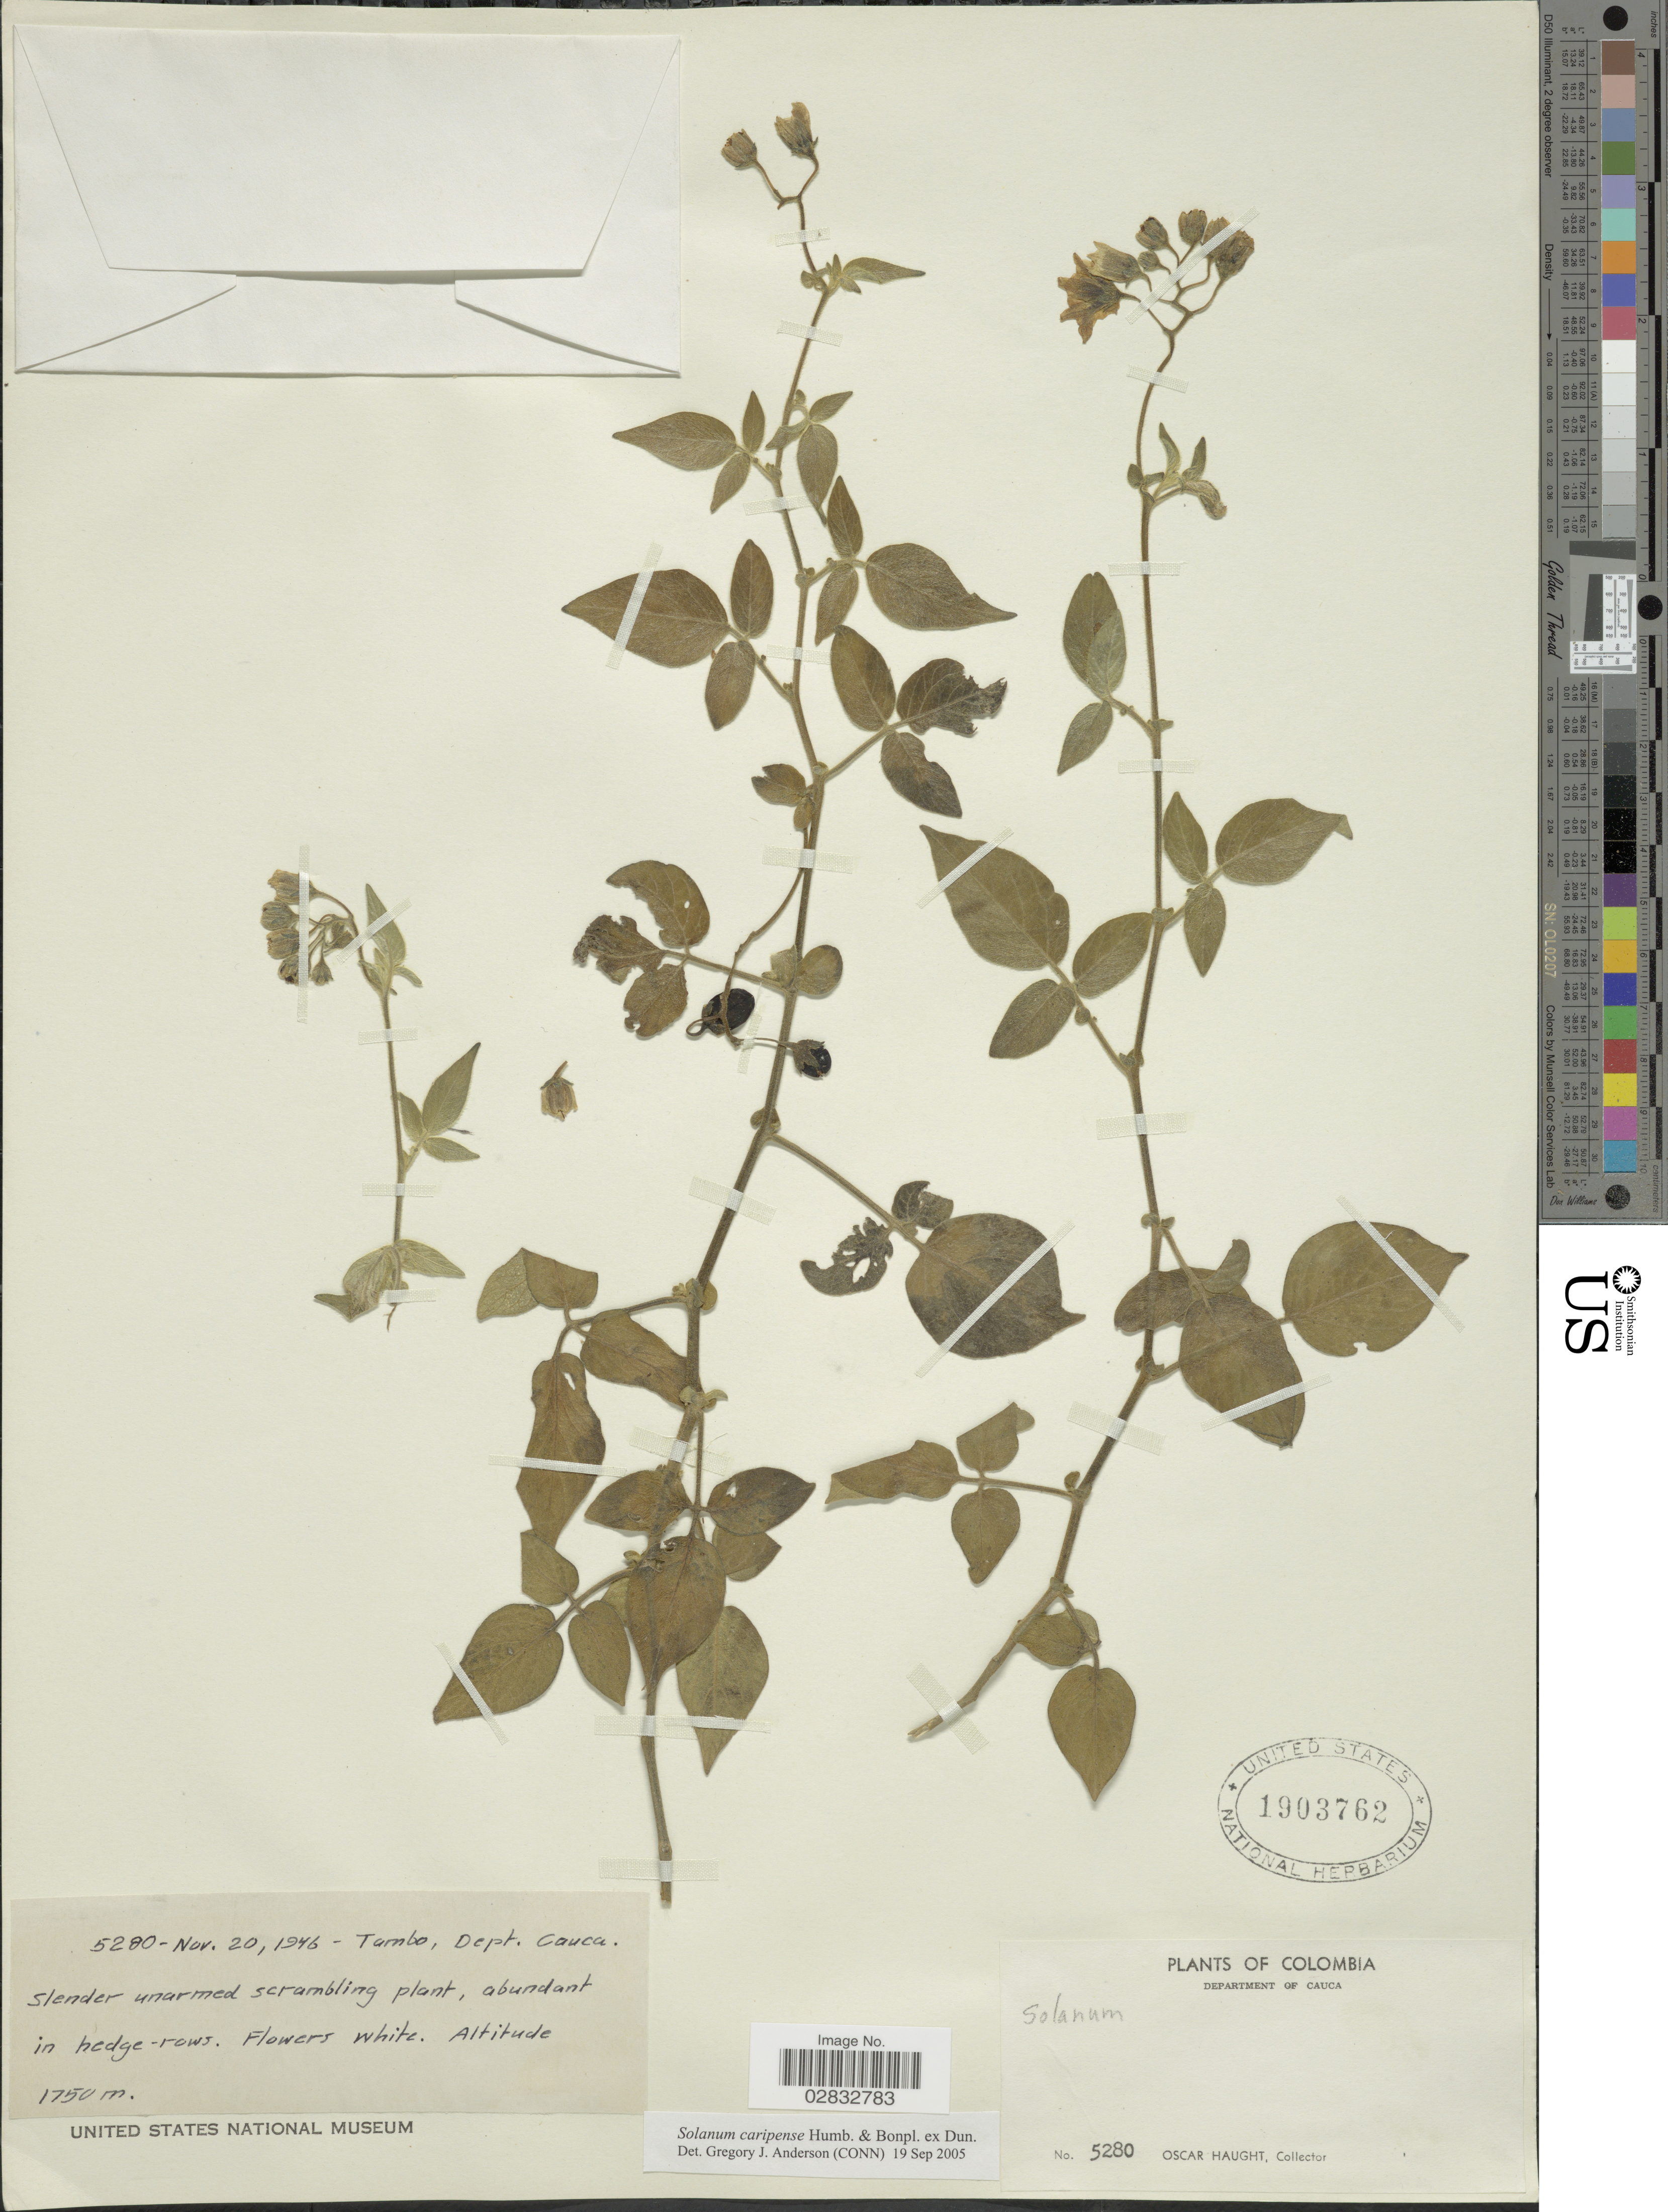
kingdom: Plantae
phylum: Tracheophyta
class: Magnoliopsida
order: Solanales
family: Solanaceae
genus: Solanum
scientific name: Solanum caripense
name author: Humb. & Bonpl. ex Dunal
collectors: O. Haught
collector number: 5820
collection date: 1946-11-20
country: Colombia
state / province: Cauca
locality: Tambo, Department of Cauca.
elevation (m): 1750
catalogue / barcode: US 1903762